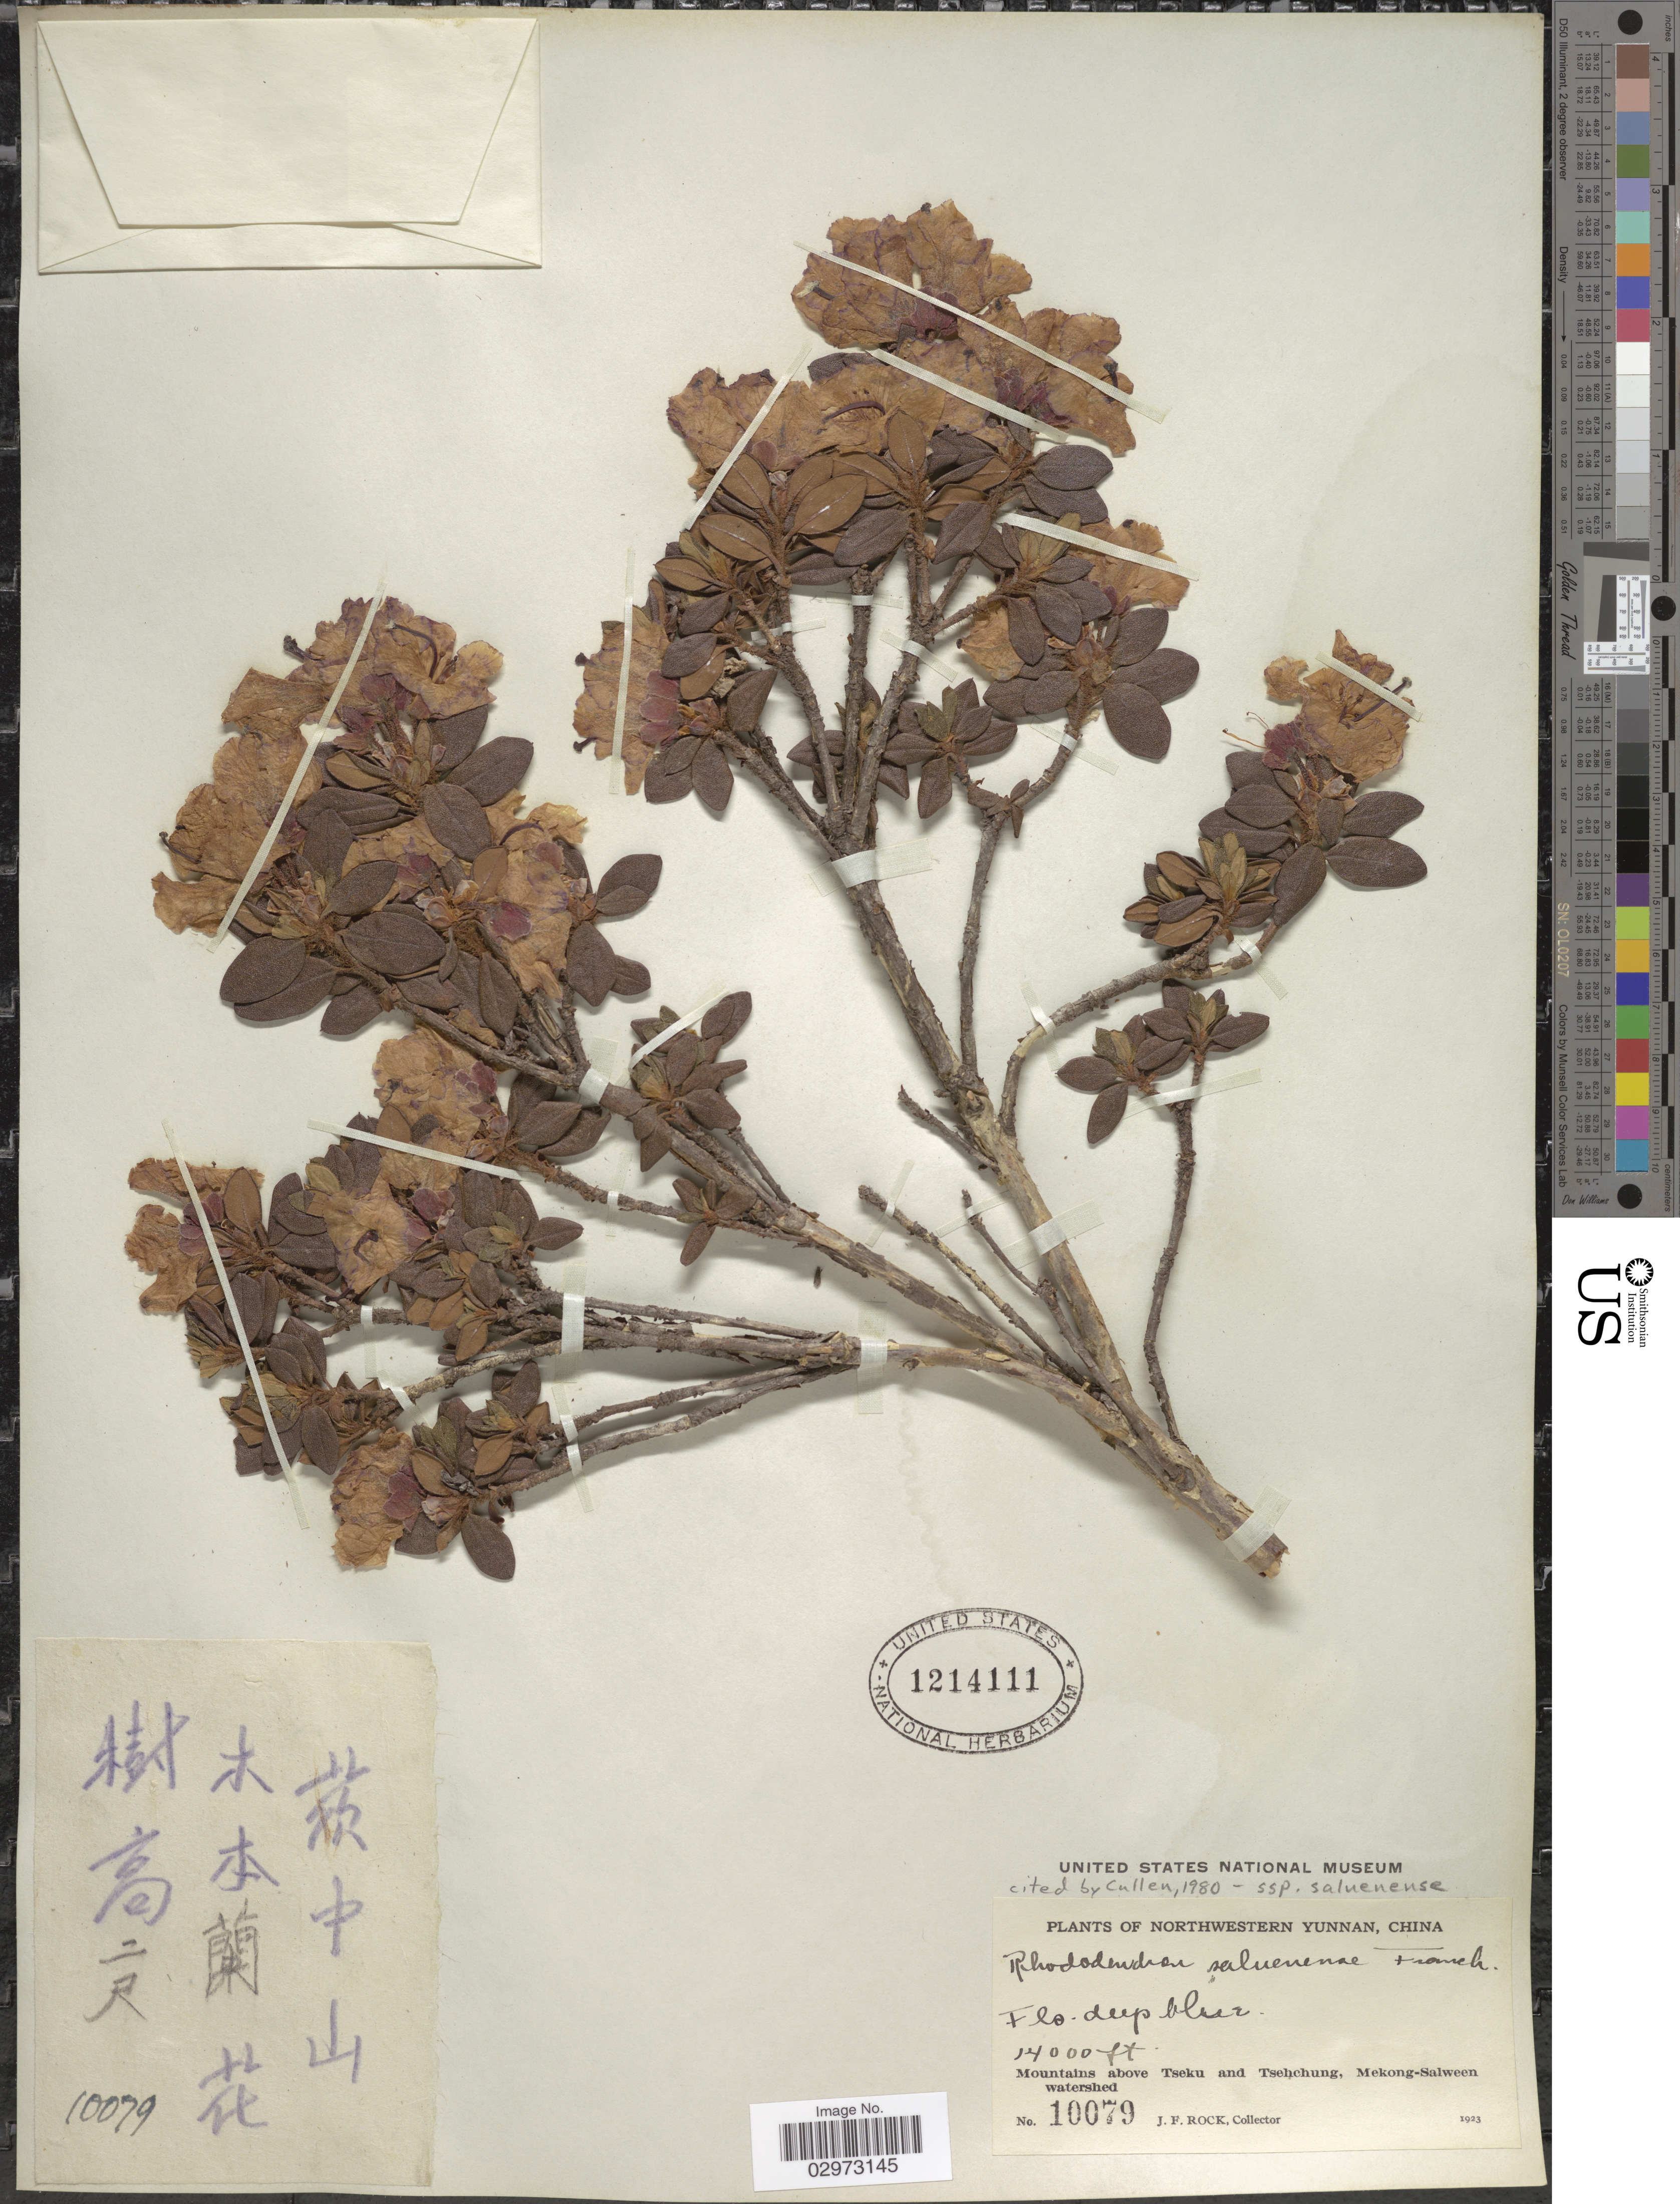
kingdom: Plantae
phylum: Tracheophyta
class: Magnoliopsida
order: Ericales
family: Ericaceae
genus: Rhododendron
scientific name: Rhododendron saluenense subsp. saluenense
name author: Franch.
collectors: J. Rock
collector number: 10079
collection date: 1923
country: China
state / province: Yunnan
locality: Northwestern Yunnan. Mountains above Tseku and Tsehchung, Mekong-Salween watershed.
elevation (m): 4267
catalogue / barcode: US 1214111